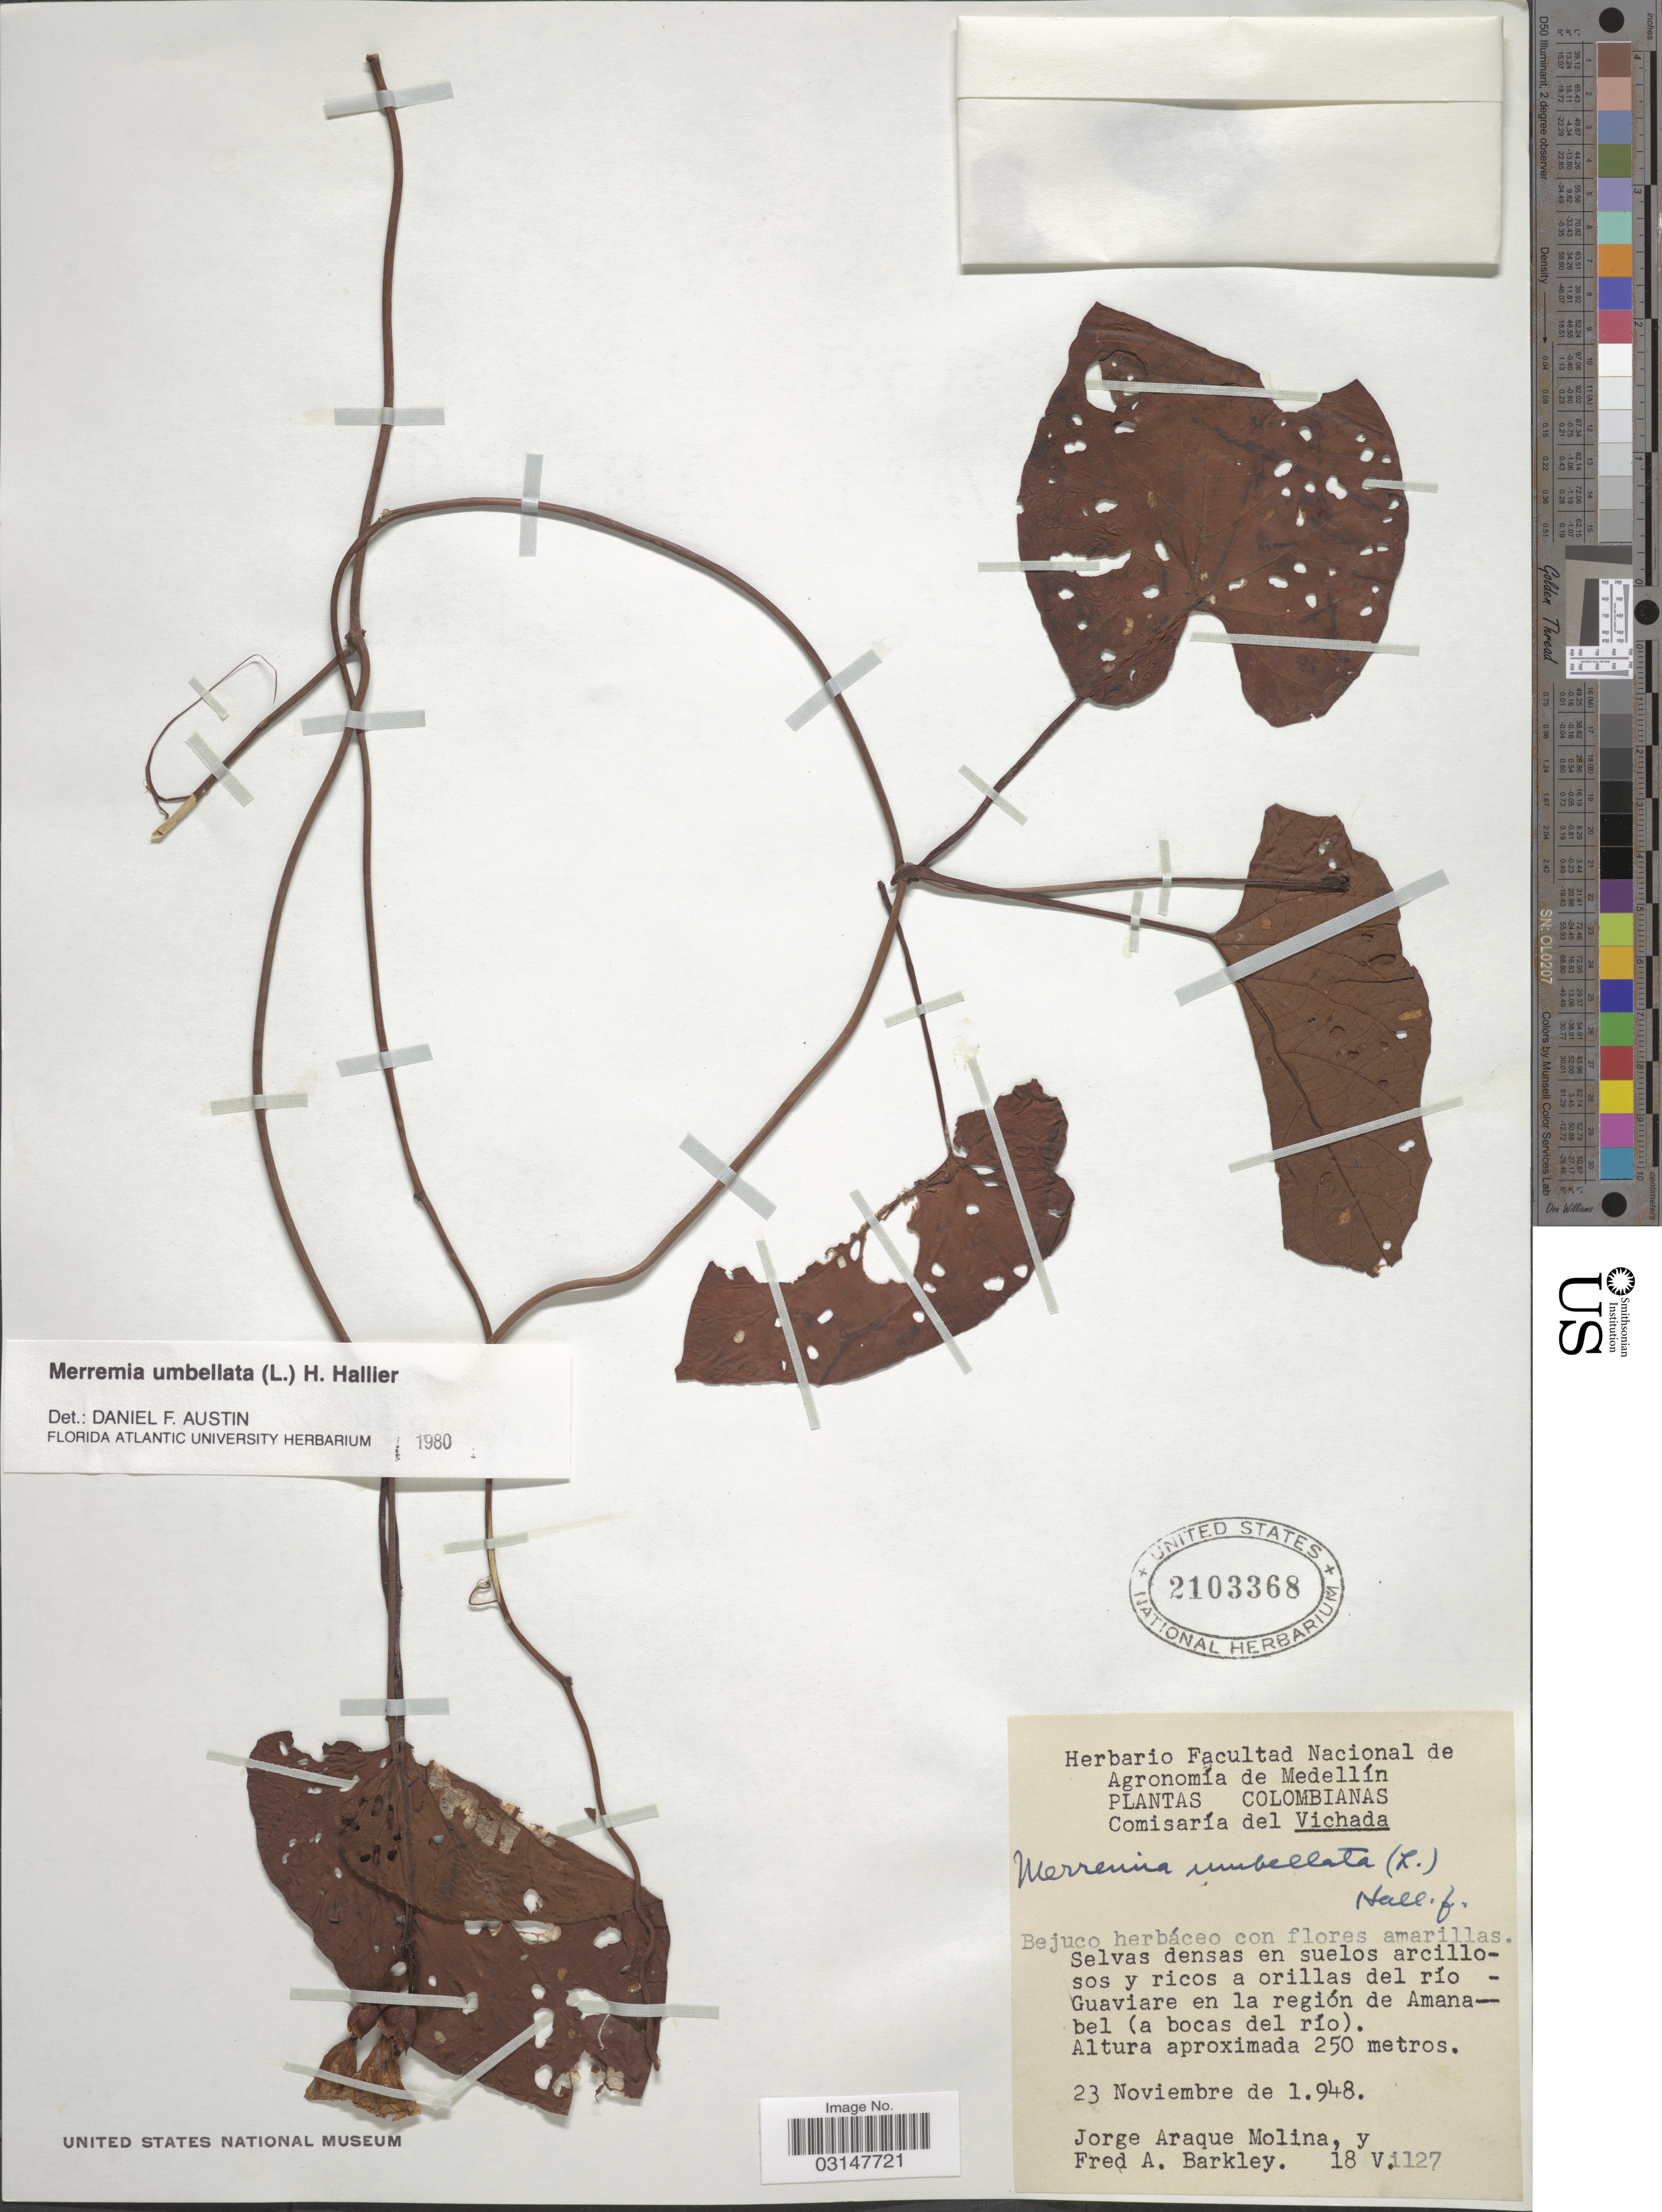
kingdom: Plantae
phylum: Tracheophyta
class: Magnoliopsida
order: Solanales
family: Convolvulaceae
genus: Camonea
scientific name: Camonea umbellata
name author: (L.) A. R. Simões & Staples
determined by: Strong, Mark T., (BOT), Smithsonian Institution - National Museum of Natural History (UNITED STATES)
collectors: J. A. Molina & F. A. Barkley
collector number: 18V.i127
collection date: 1948-11-23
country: Colombia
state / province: Vichada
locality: Comisaría del Vichada. Orillas del río-Guaviare en la región de Amanabel (a bocas del río).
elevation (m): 250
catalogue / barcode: US 2103368